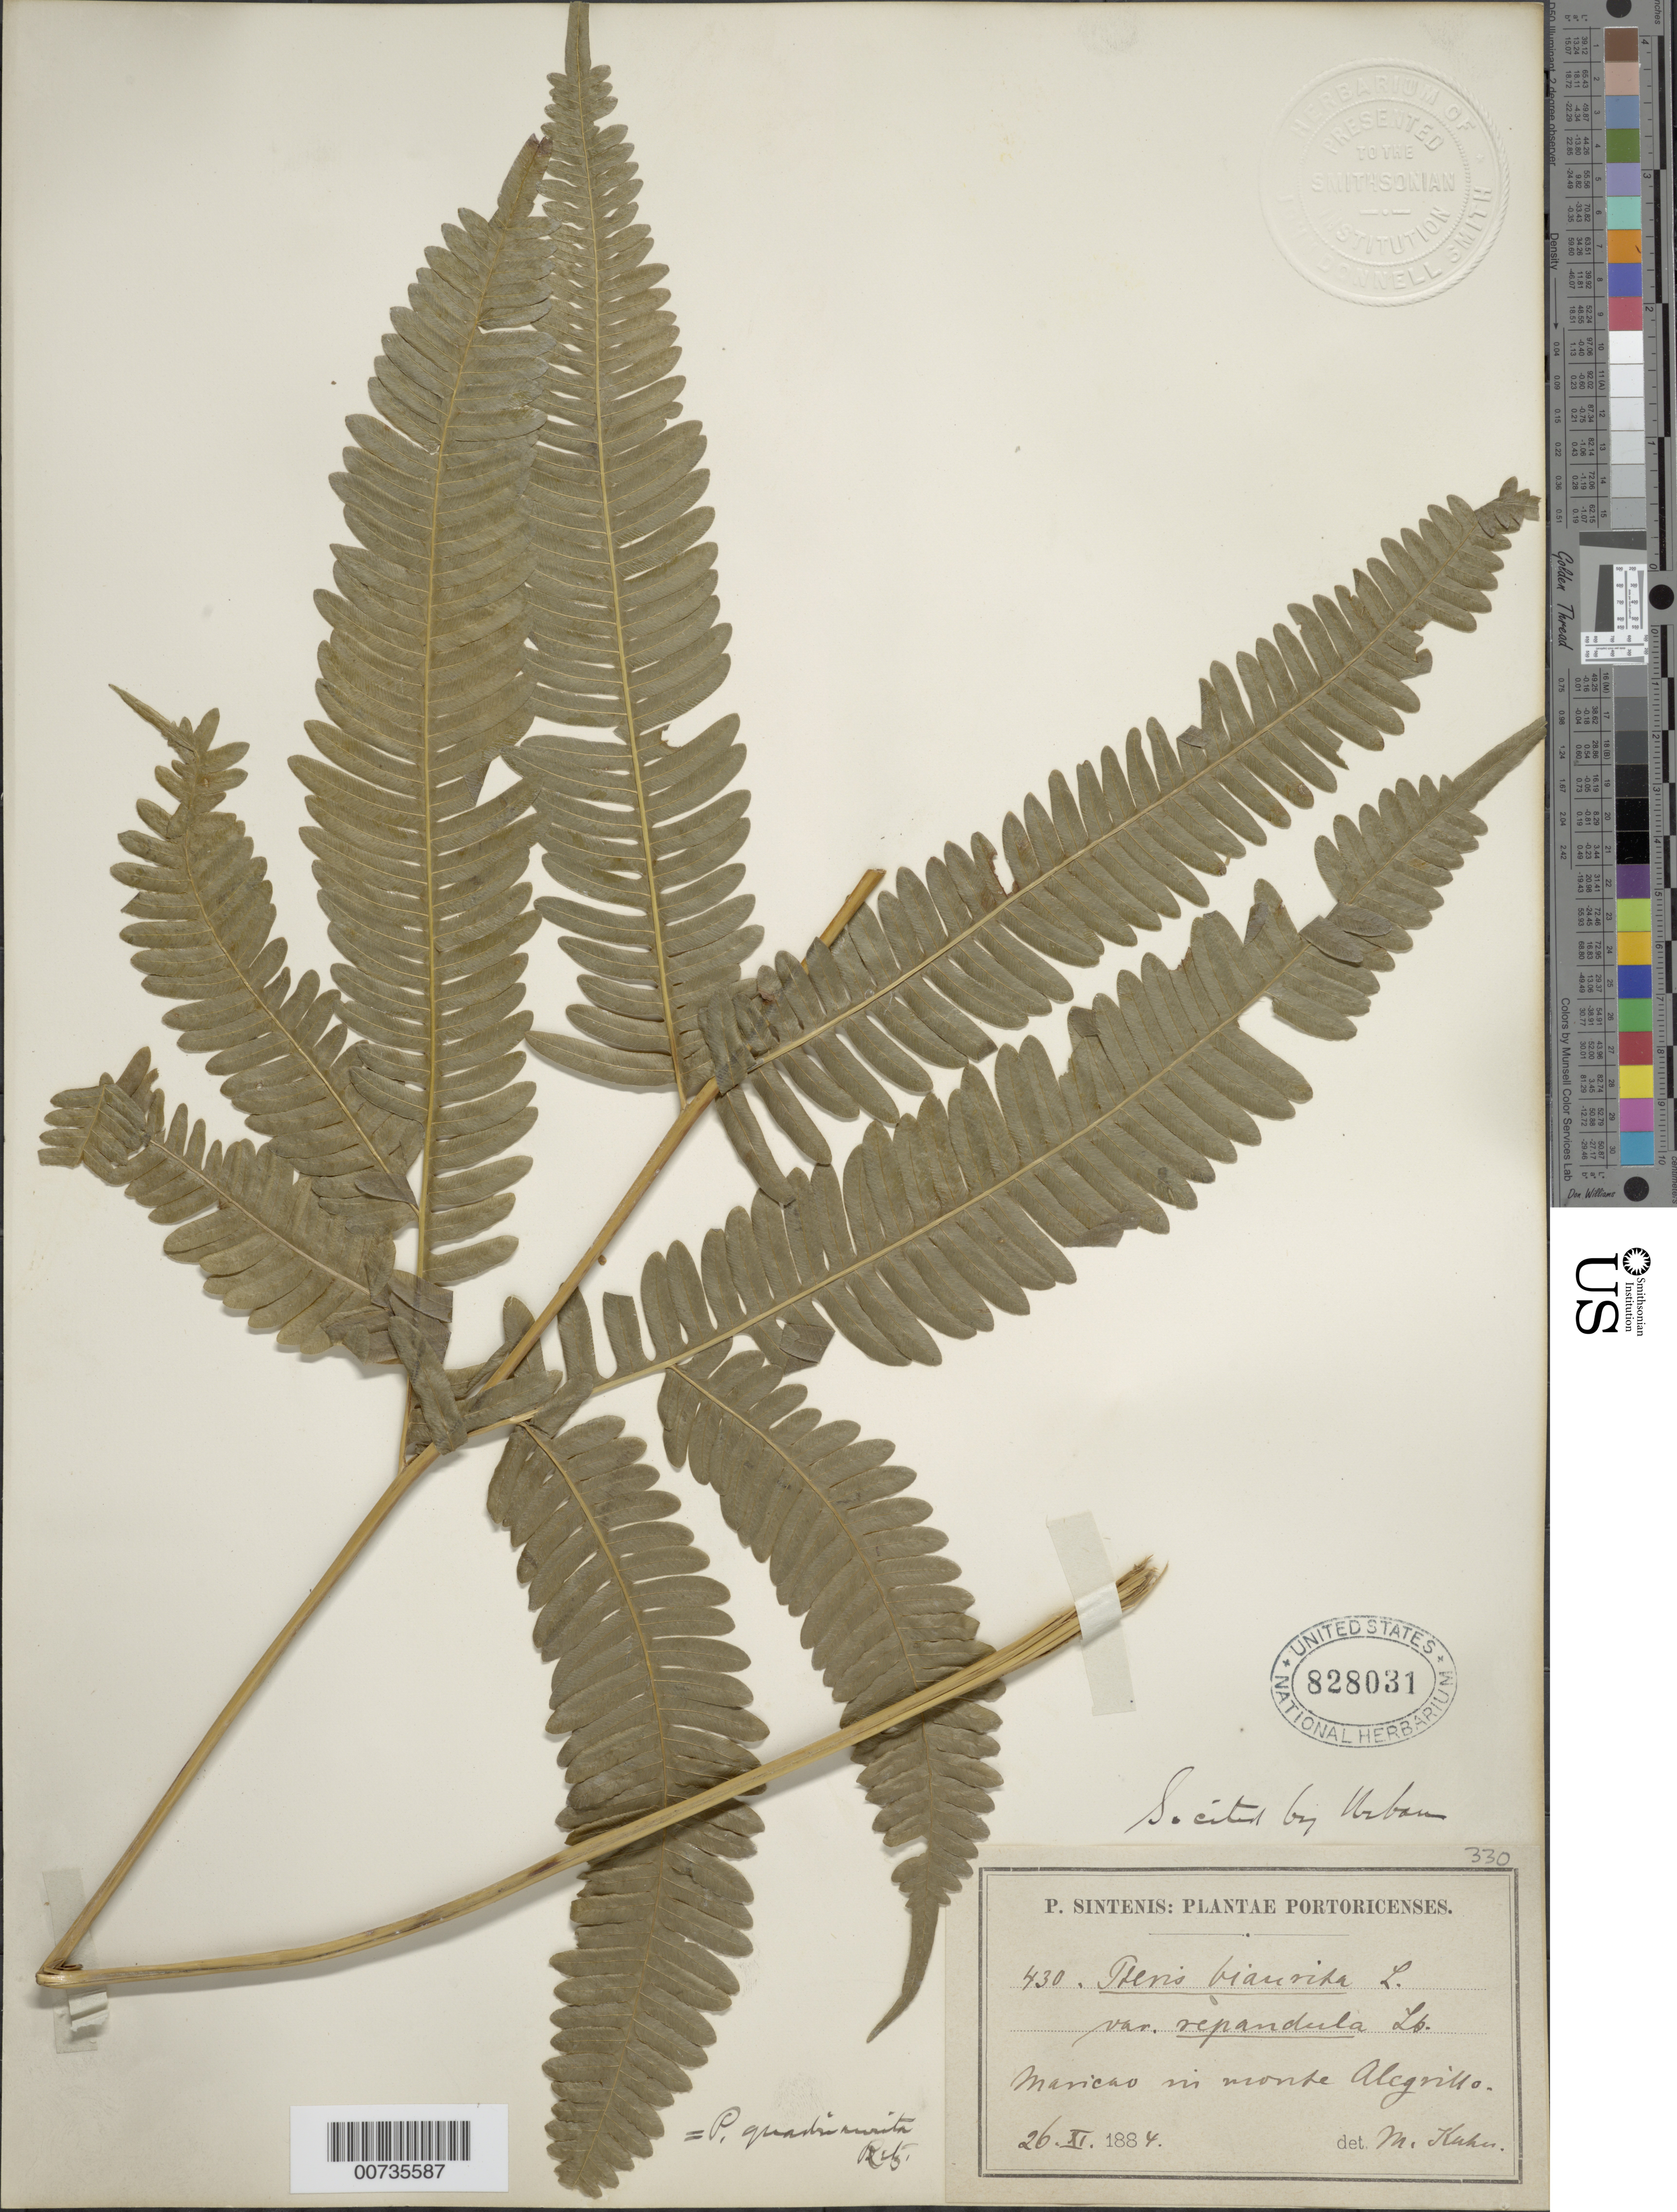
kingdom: Plantae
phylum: Tracheophyta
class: Polypodiopsida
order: Polypodiales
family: Pteridaceae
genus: Pteris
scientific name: Pteris quadriaurita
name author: Retz.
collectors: P. Sintenis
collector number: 430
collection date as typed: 26 Nov 1884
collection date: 1884-11-26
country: Puerto Rico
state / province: Maricao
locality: Maricao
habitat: In monte Alegrillo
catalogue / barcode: US 828031